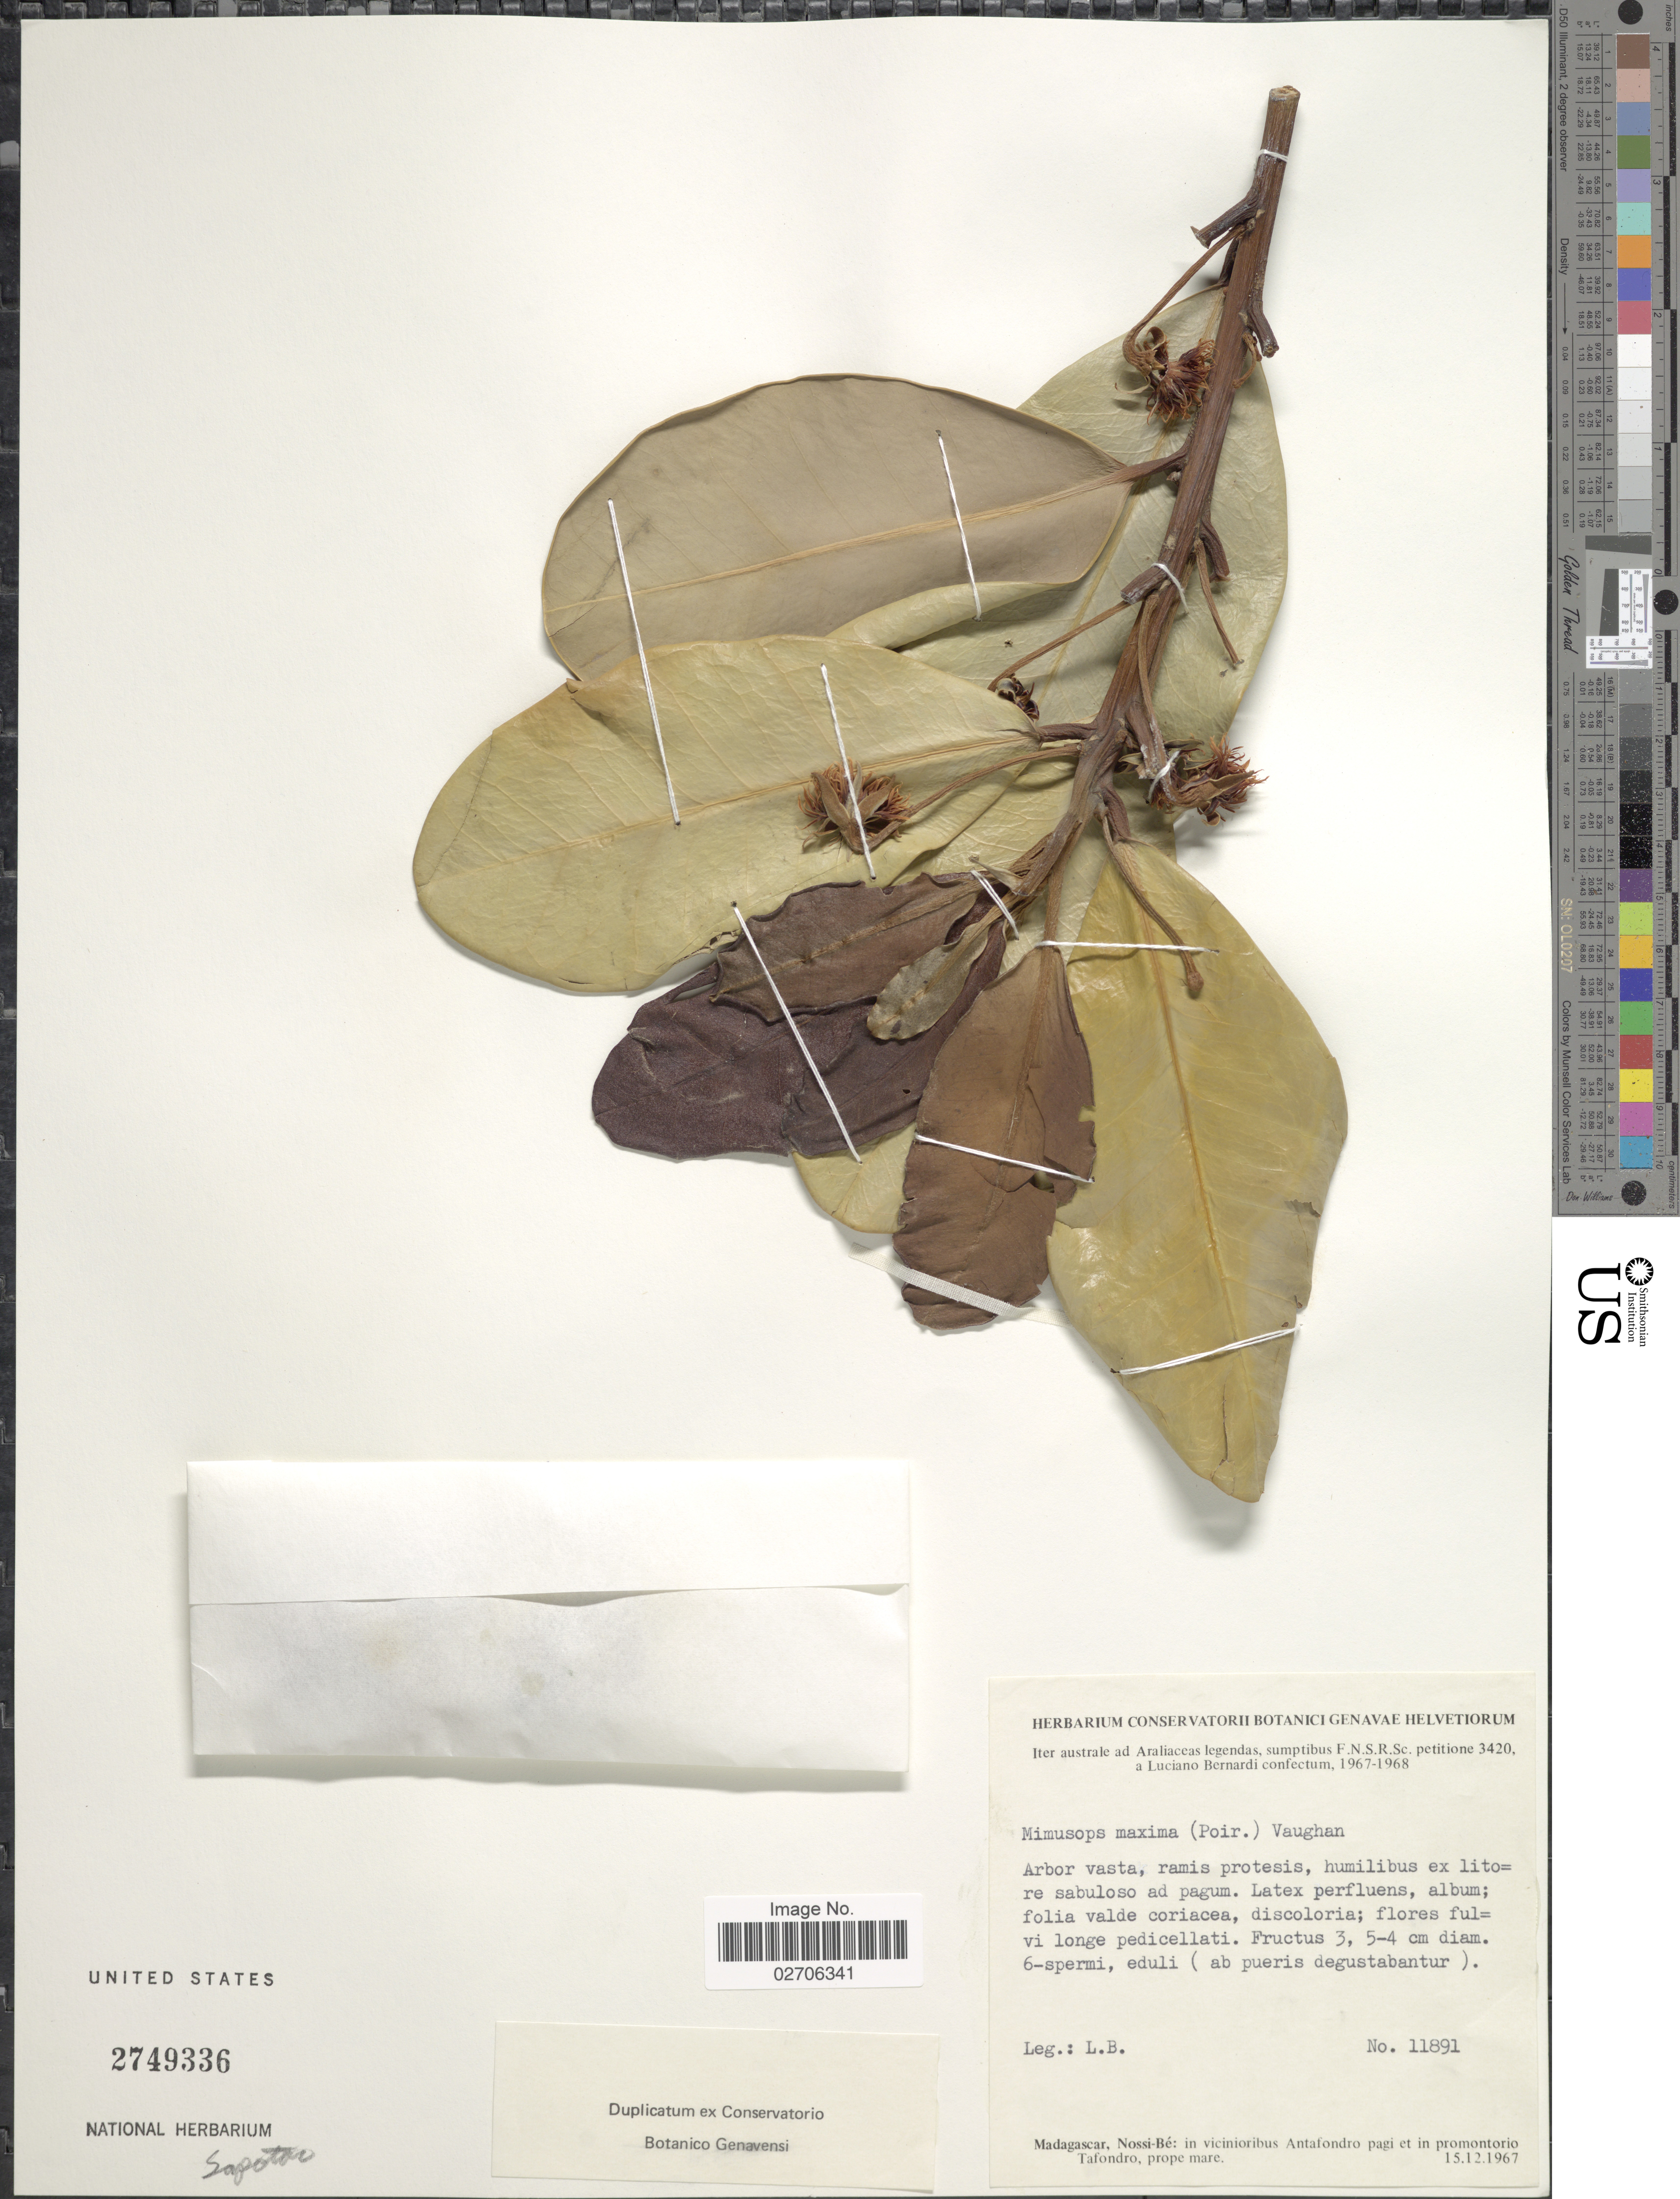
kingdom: Plantae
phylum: Tracheophyta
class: Magnoliopsida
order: Ericales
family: Sapotaceae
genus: Mimusops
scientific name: Mimusops maxima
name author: (Poir.) R.E. Vaughan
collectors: L. Bernardi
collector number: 11891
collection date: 1967-12-15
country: Madagascar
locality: Nossi-Bé: in vicinioribus Antafondro pagi et in promontorio Tafondro, prope mare.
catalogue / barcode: US 2749336